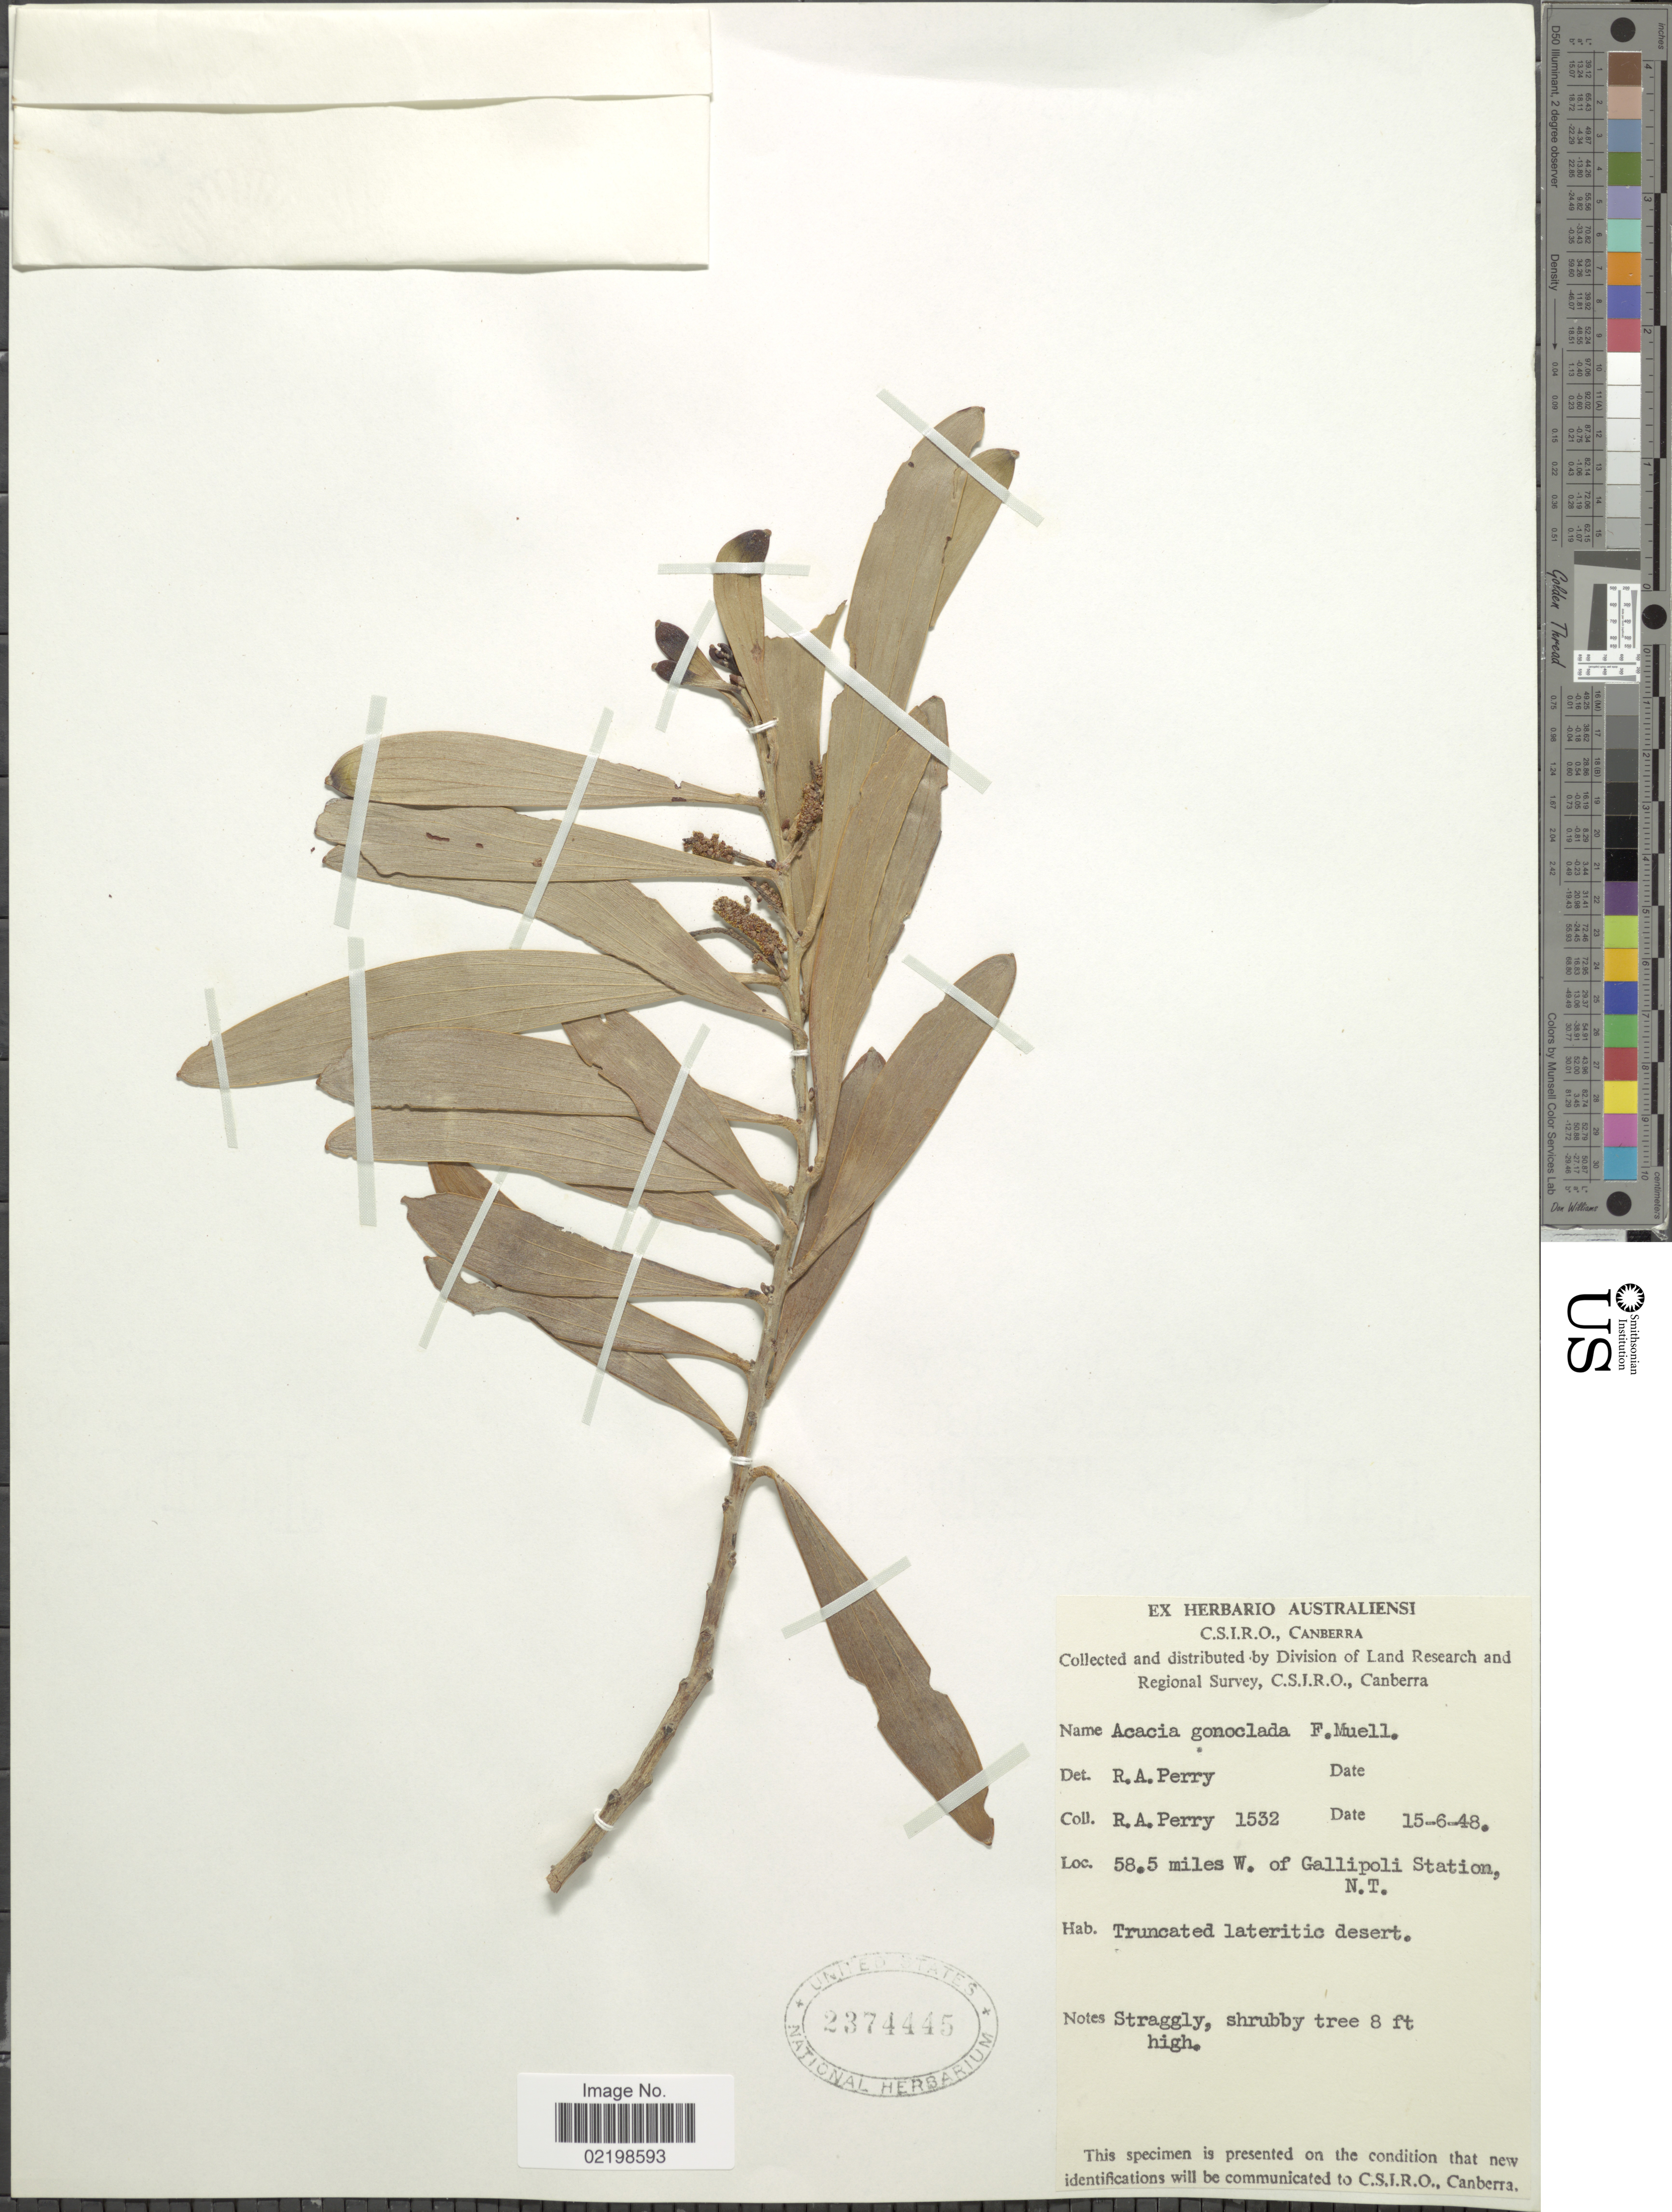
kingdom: Plantae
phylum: Tracheophyta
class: Magnoliopsida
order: Fabales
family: Fabaceae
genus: Acacia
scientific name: Acacia gonoclada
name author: F. Muell.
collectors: Perry, R. A.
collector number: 1532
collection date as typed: Transcribed d/m/y: 15/6/48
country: Australia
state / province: Northern Territory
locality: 58. 5 miles W. of Gallipoli Station, N.T.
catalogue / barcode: US 2374445